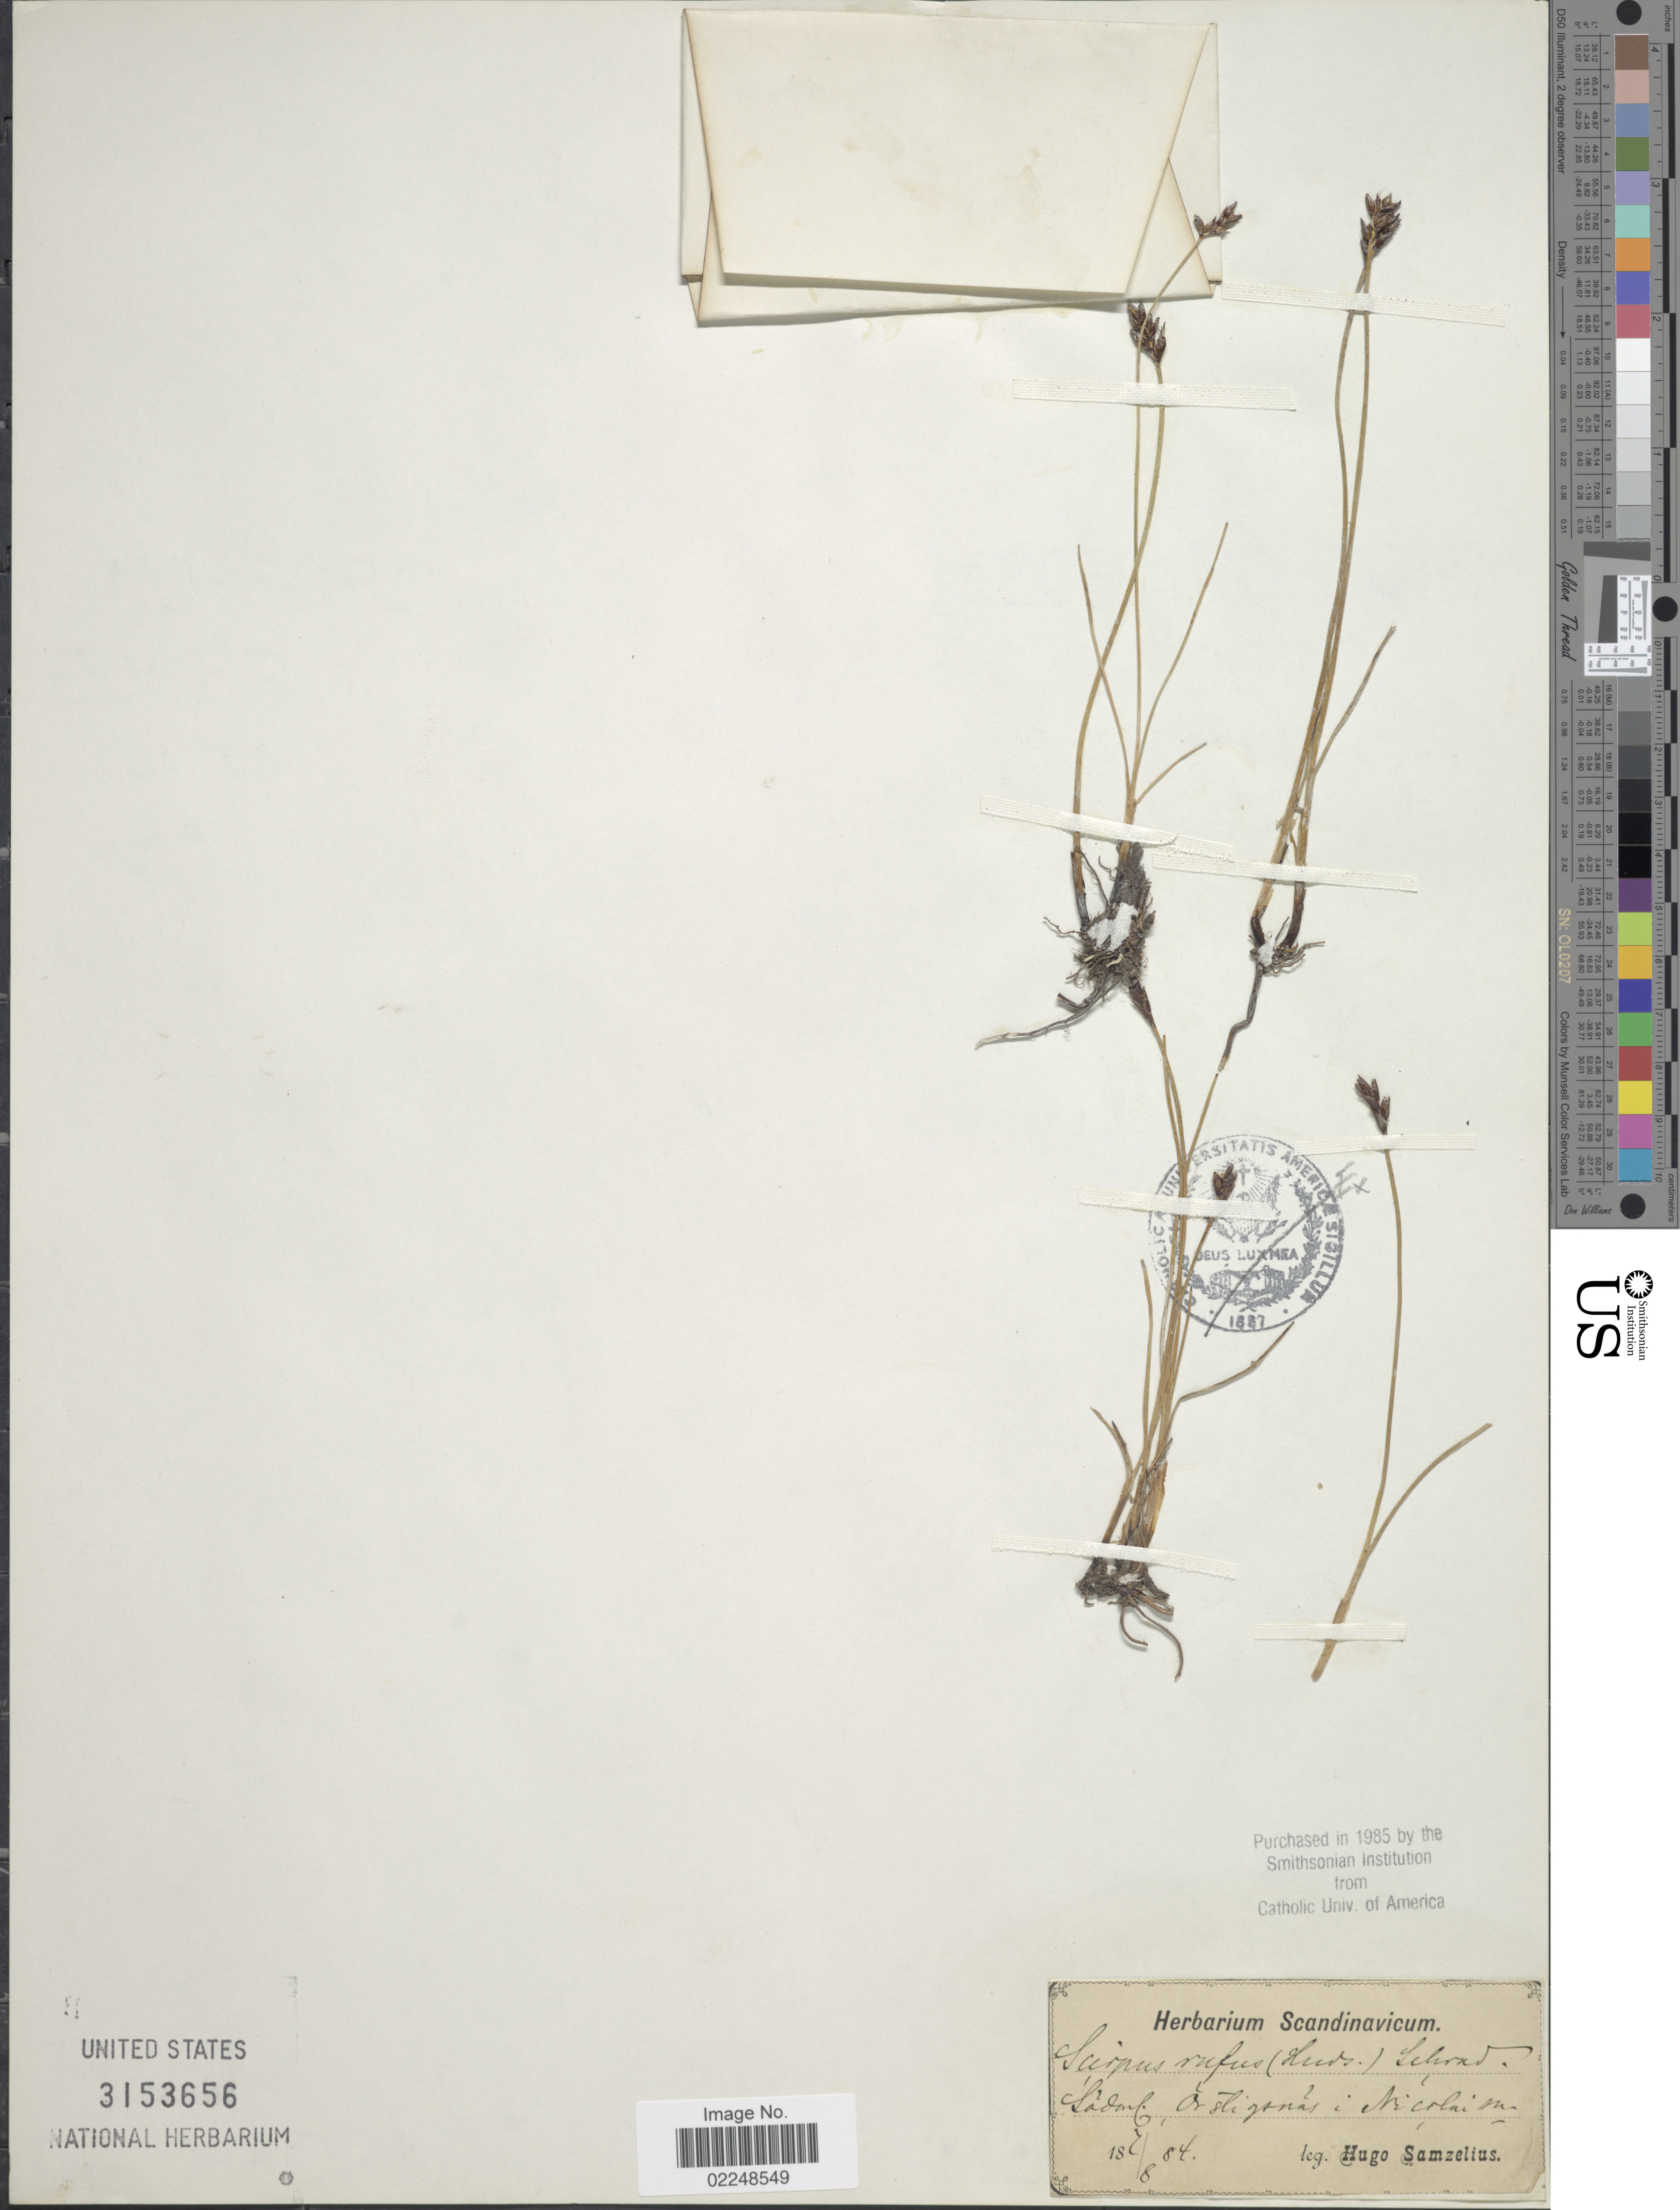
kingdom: Plantae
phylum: Tracheophyta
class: Liliopsida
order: Poales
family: Cyperaceae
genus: Blysmopsis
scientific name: Blysmopsis rufa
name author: (Huds.) Oteng-Yeb.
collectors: H. Samzelius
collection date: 1884-08-07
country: Sweden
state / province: Sodermanland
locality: Sodml, Örstigsnäs i Nicolai sn.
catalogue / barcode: US 3153656